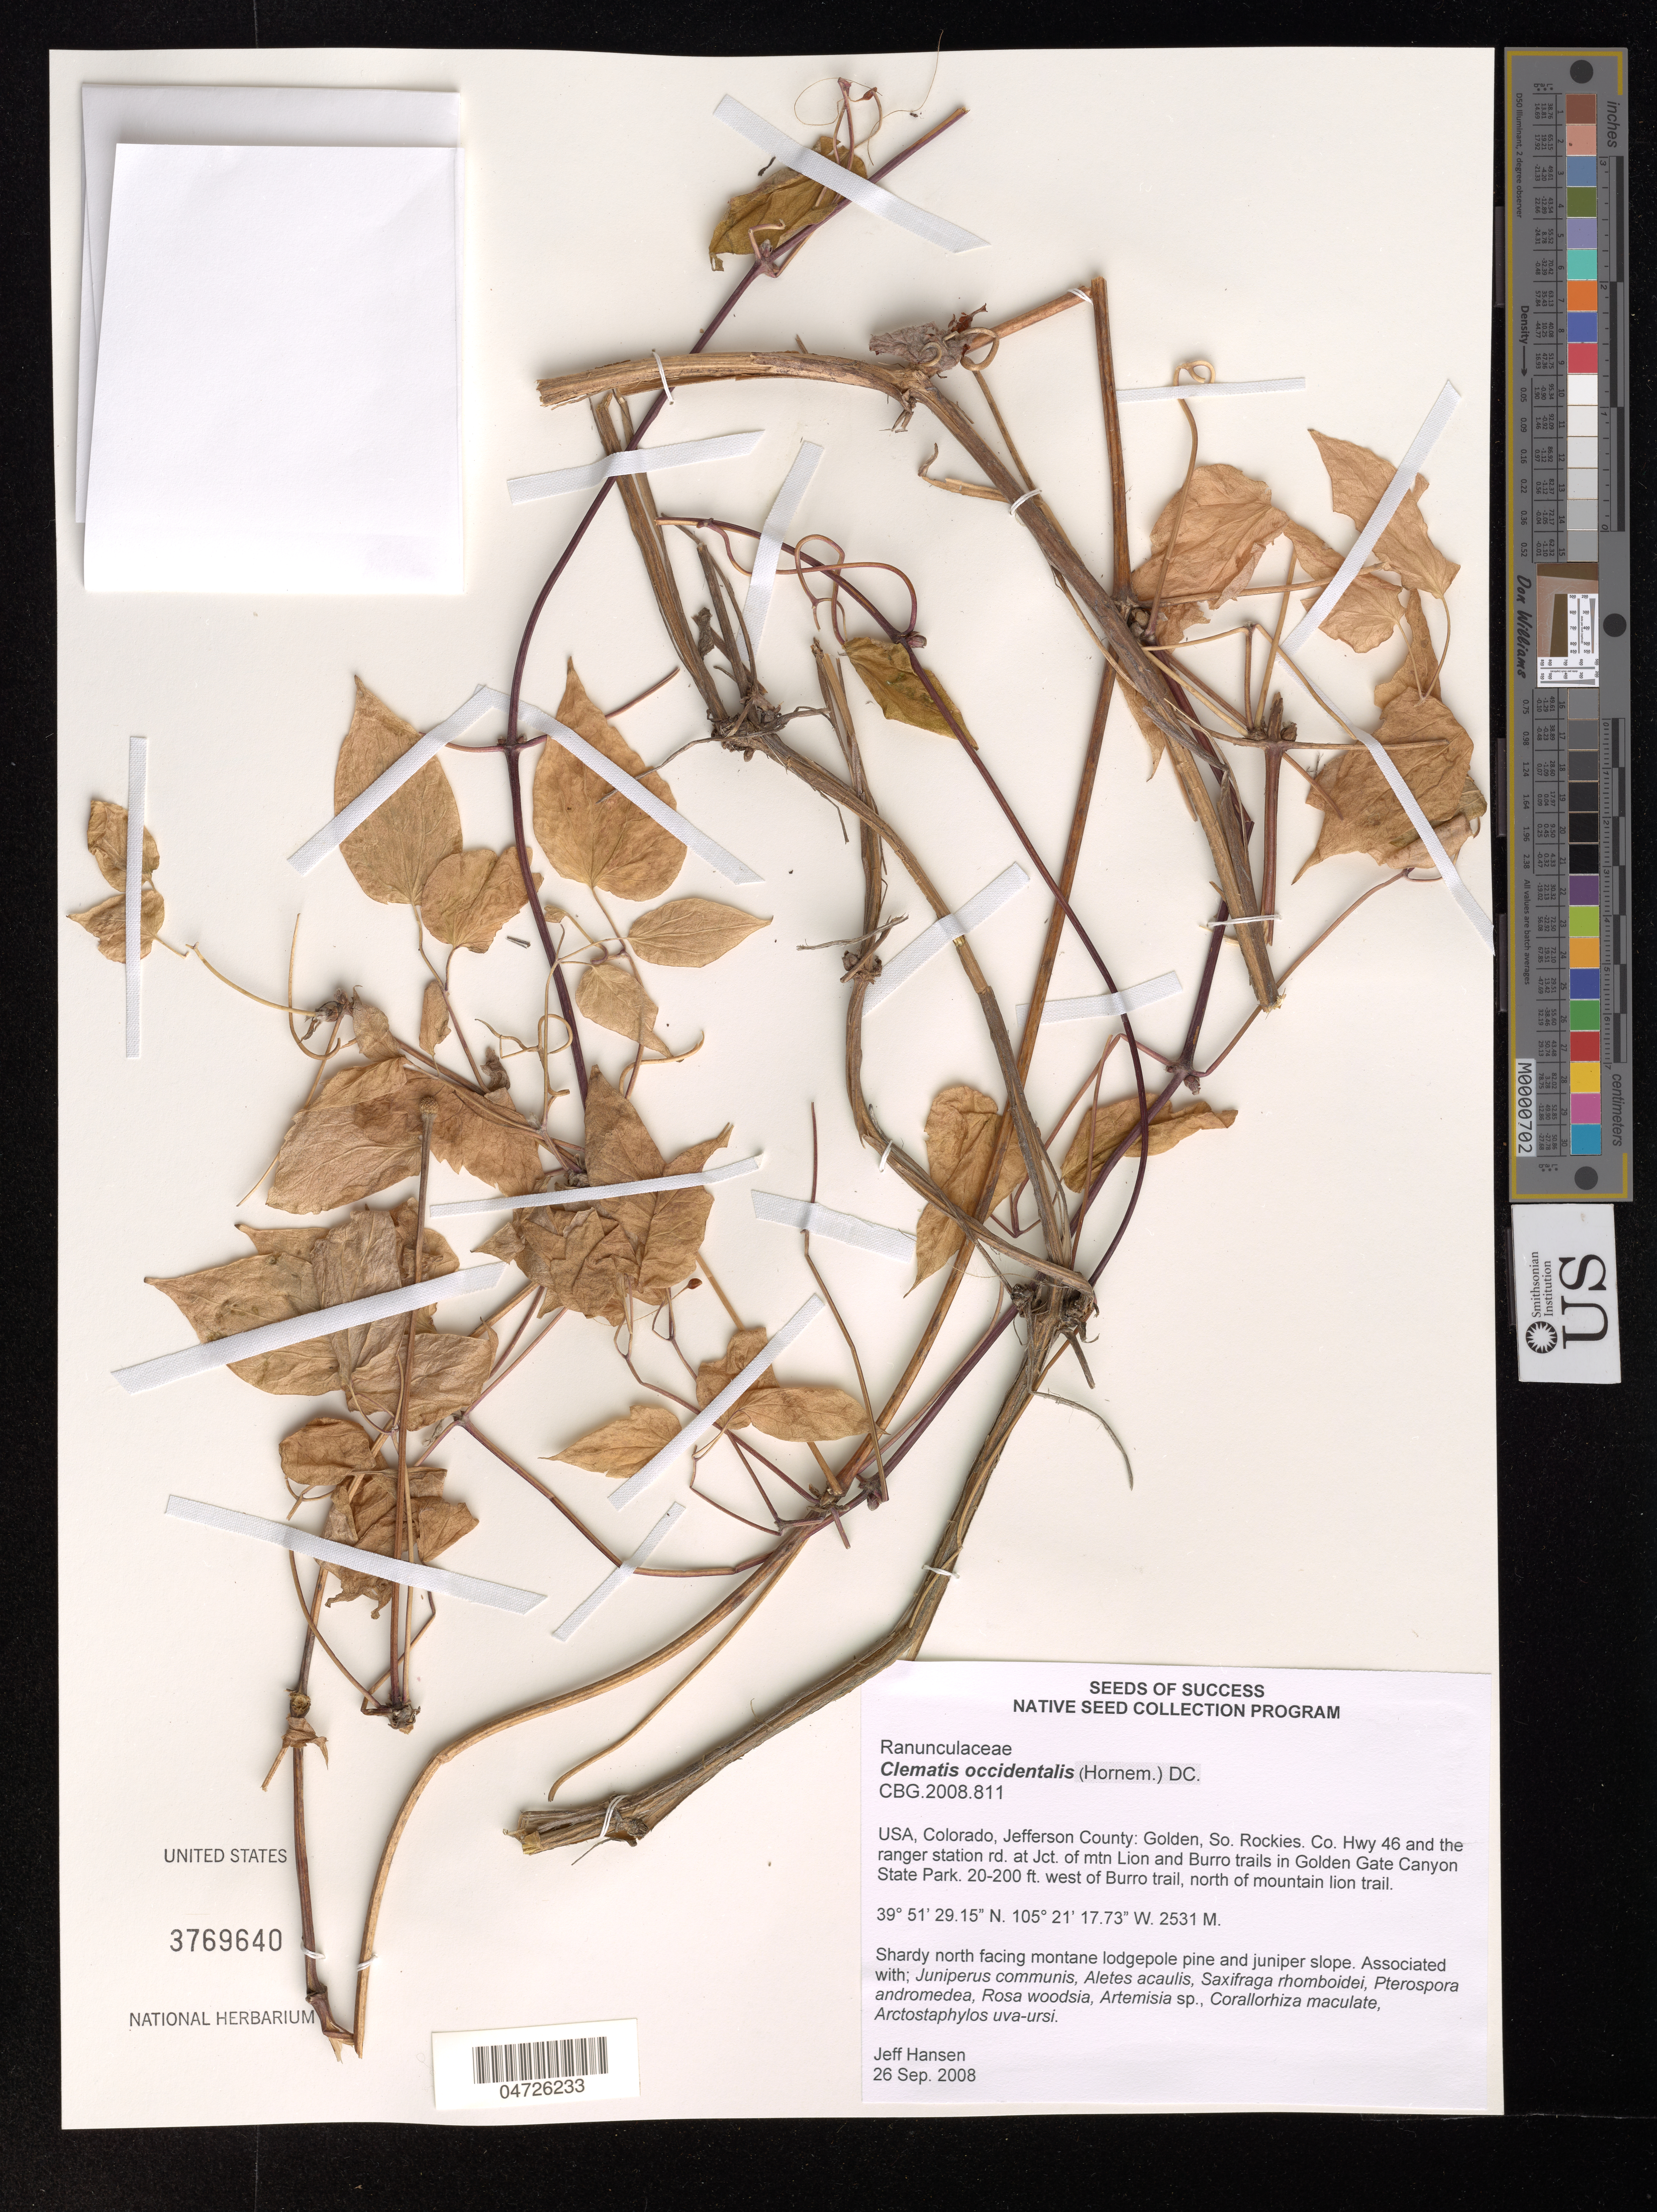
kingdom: Plantae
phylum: Tracheophyta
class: Magnoliopsida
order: Ranunculales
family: Ranunculaceae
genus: Clematis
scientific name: Clematis occidentalis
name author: (Hornem.) DC.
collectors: J. Hansen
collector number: CBG.2008.811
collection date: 2008-09-26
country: United States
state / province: Colorado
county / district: Jefferson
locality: Jefferson County: Golden, So. Rockies. Co. Hwy 46 and the ranger station rd. at Jct. of mtn Lion and Burro trails in Golden Gate Canyon State Park. 20-200ft. west of Burro trail, north of mountain lion trail.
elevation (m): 2531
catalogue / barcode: US 3769640